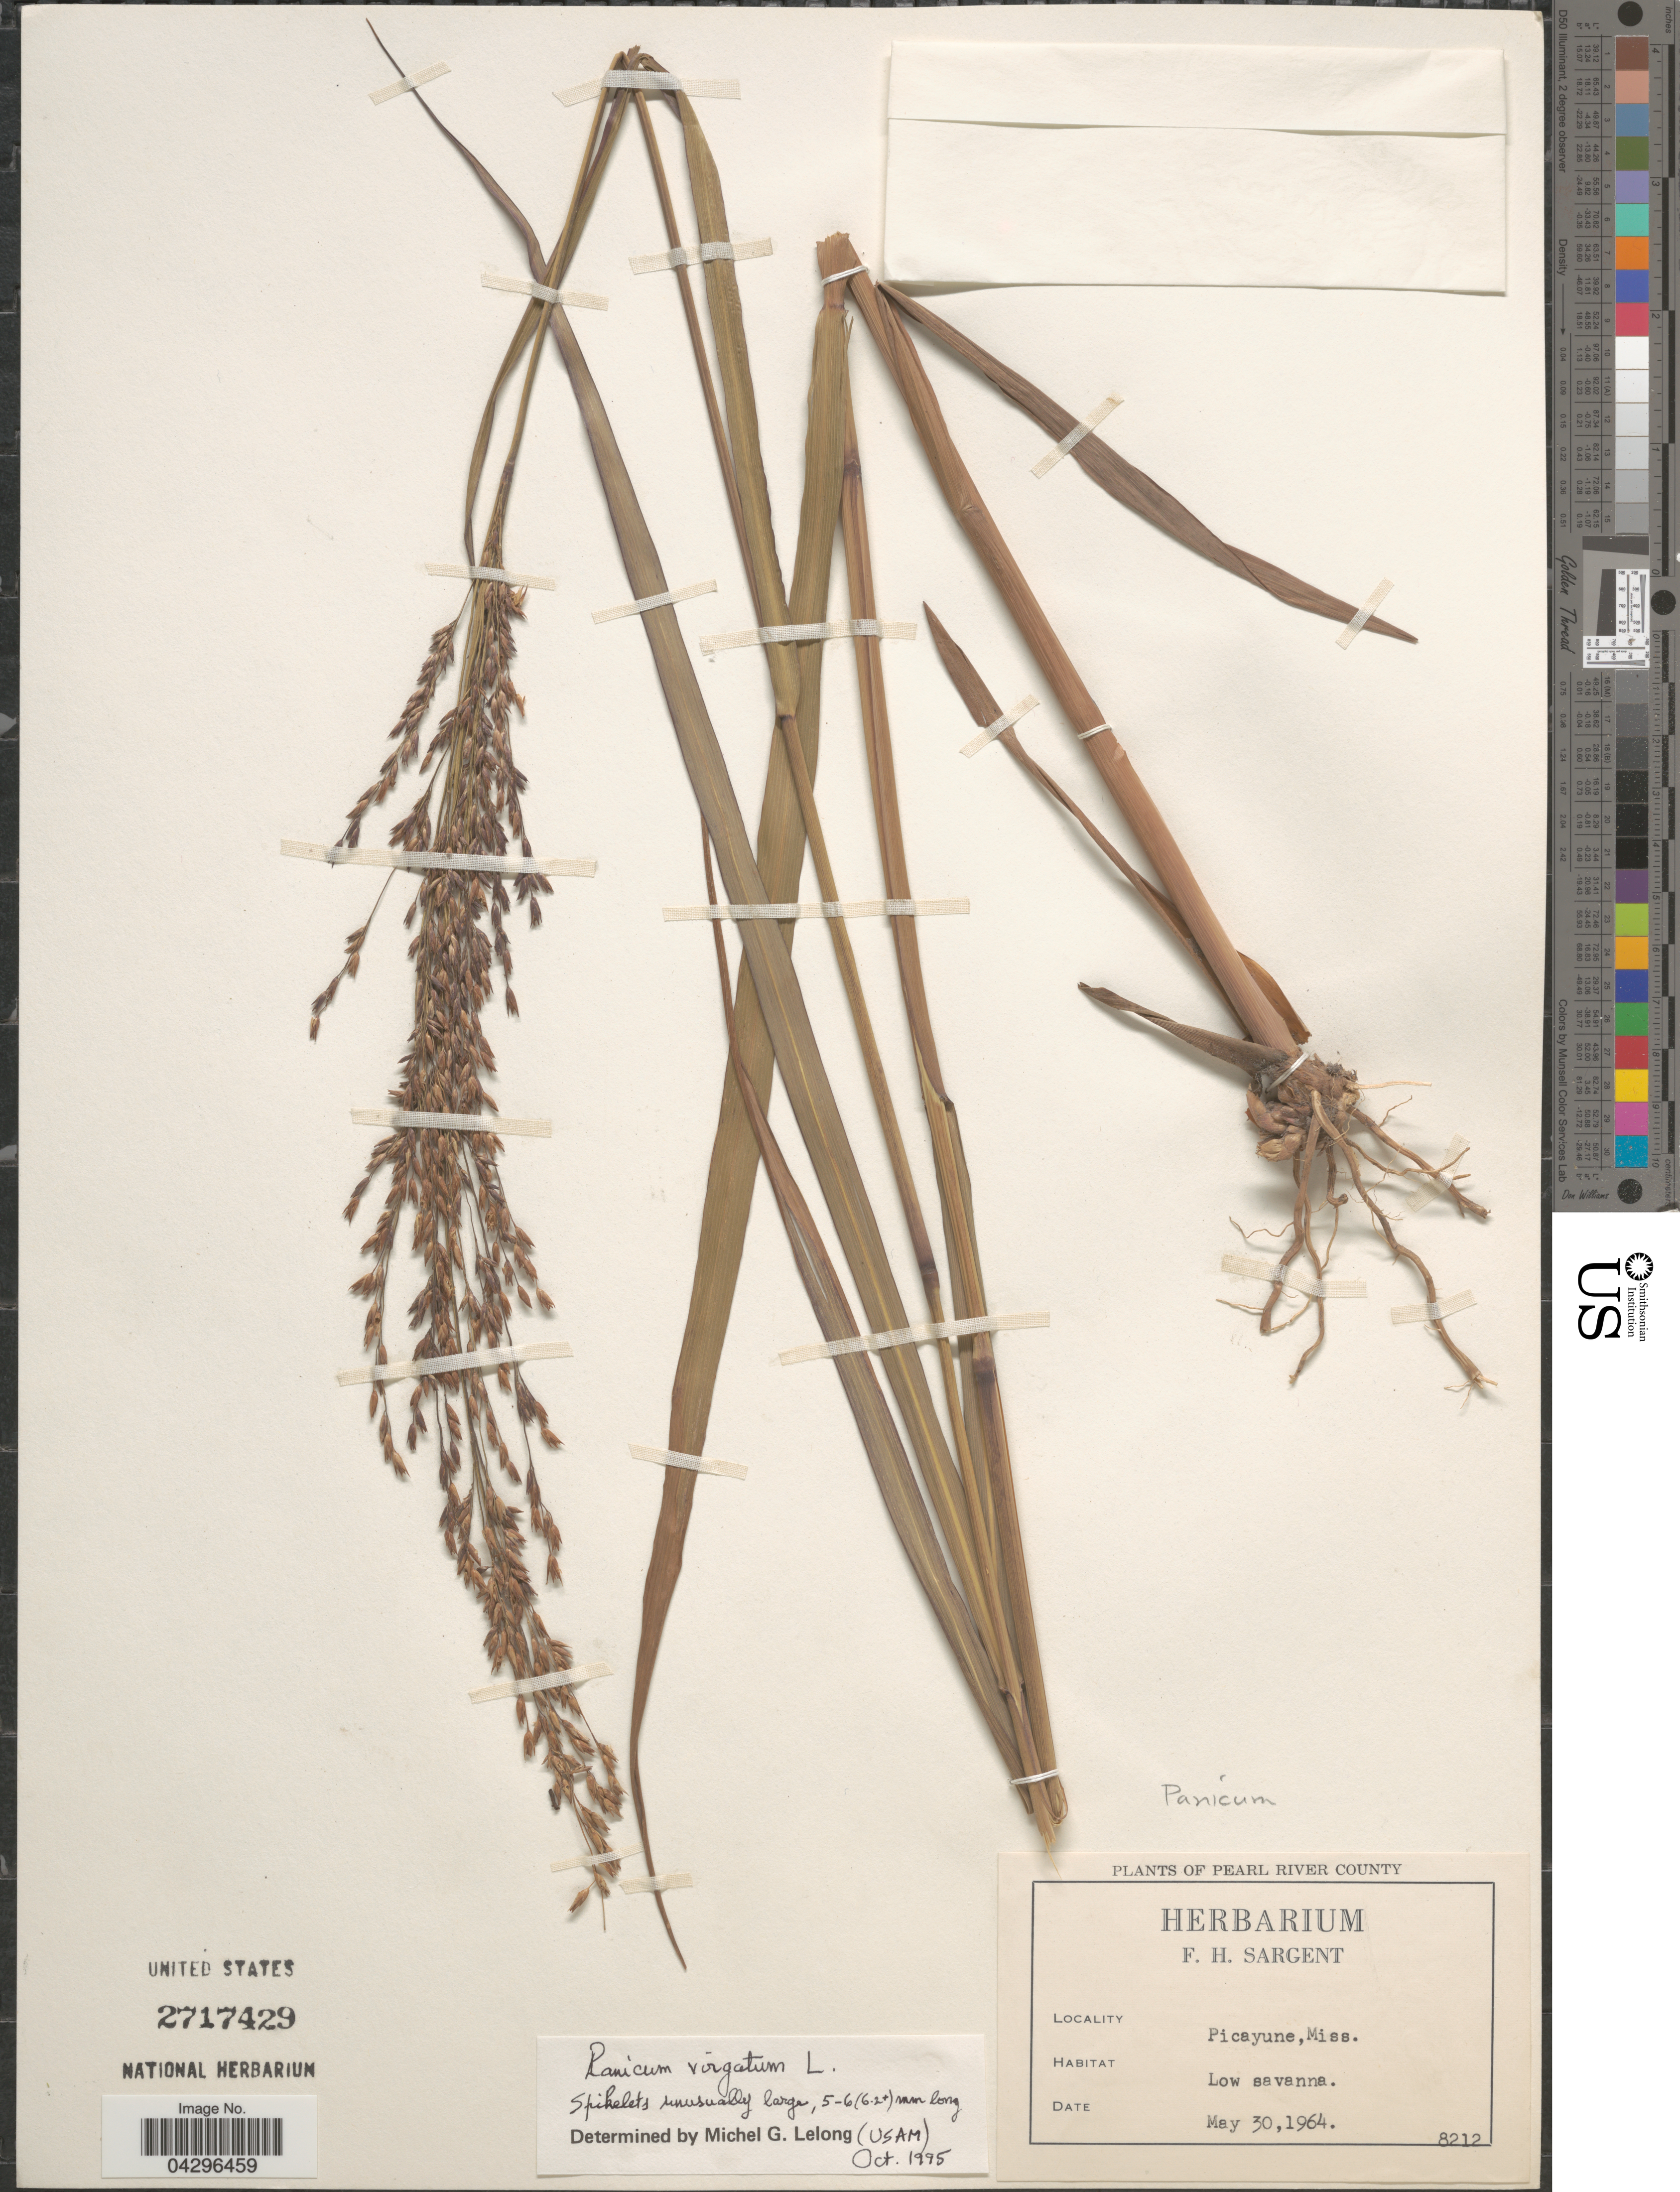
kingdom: Plantae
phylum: Tracheophyta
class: Liliopsida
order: Poales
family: Poaceae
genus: Panicum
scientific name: Panicum virgatum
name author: L.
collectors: Ex herb. F. H. Sargent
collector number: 8212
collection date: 1964-05-30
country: United States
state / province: Mississippi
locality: Pearl River County. Picayune.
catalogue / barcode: US 2717429